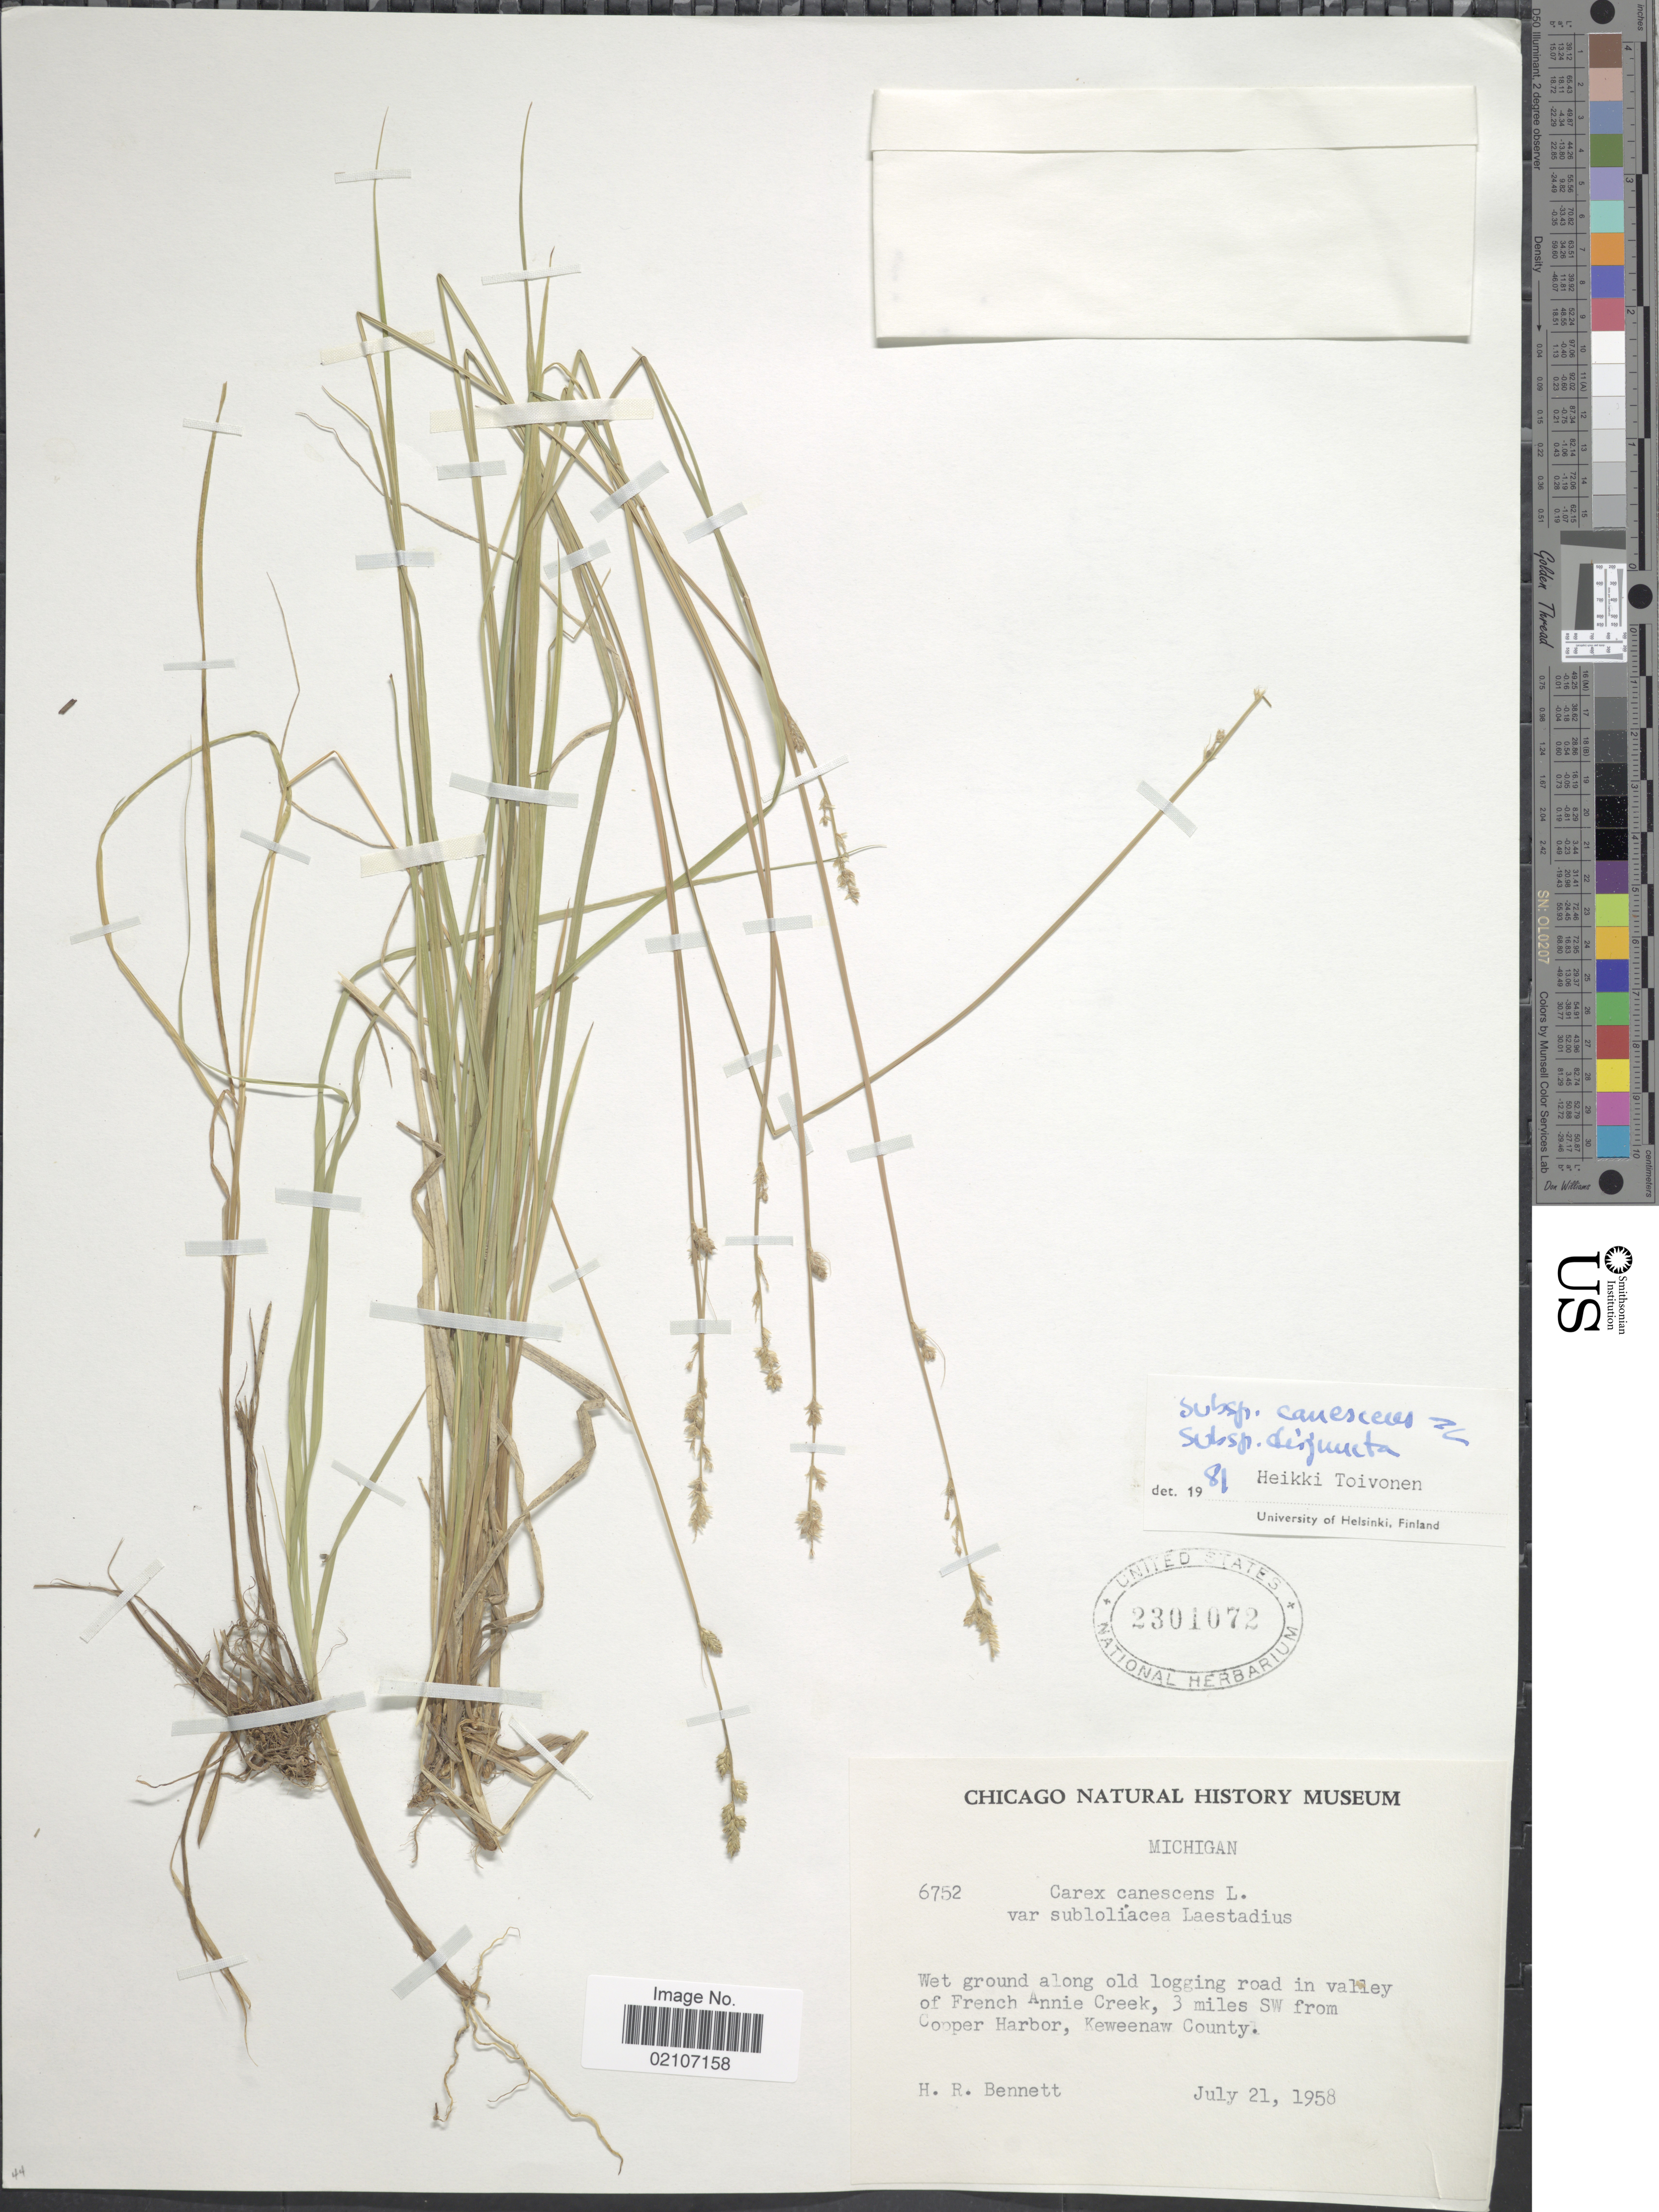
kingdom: Plantae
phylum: Tracheophyta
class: Liliopsida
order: Poales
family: Cyperaceae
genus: Carex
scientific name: Carex canescens var. disjuncta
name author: Fernald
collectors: H. R. Bennett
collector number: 6752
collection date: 1958-07-21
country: United States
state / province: Michigan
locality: Wet ground along old logging road in valley of French Annie Creek, 3 miles SW from Cooper Harbor, Keweenaw County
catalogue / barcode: US 2301072